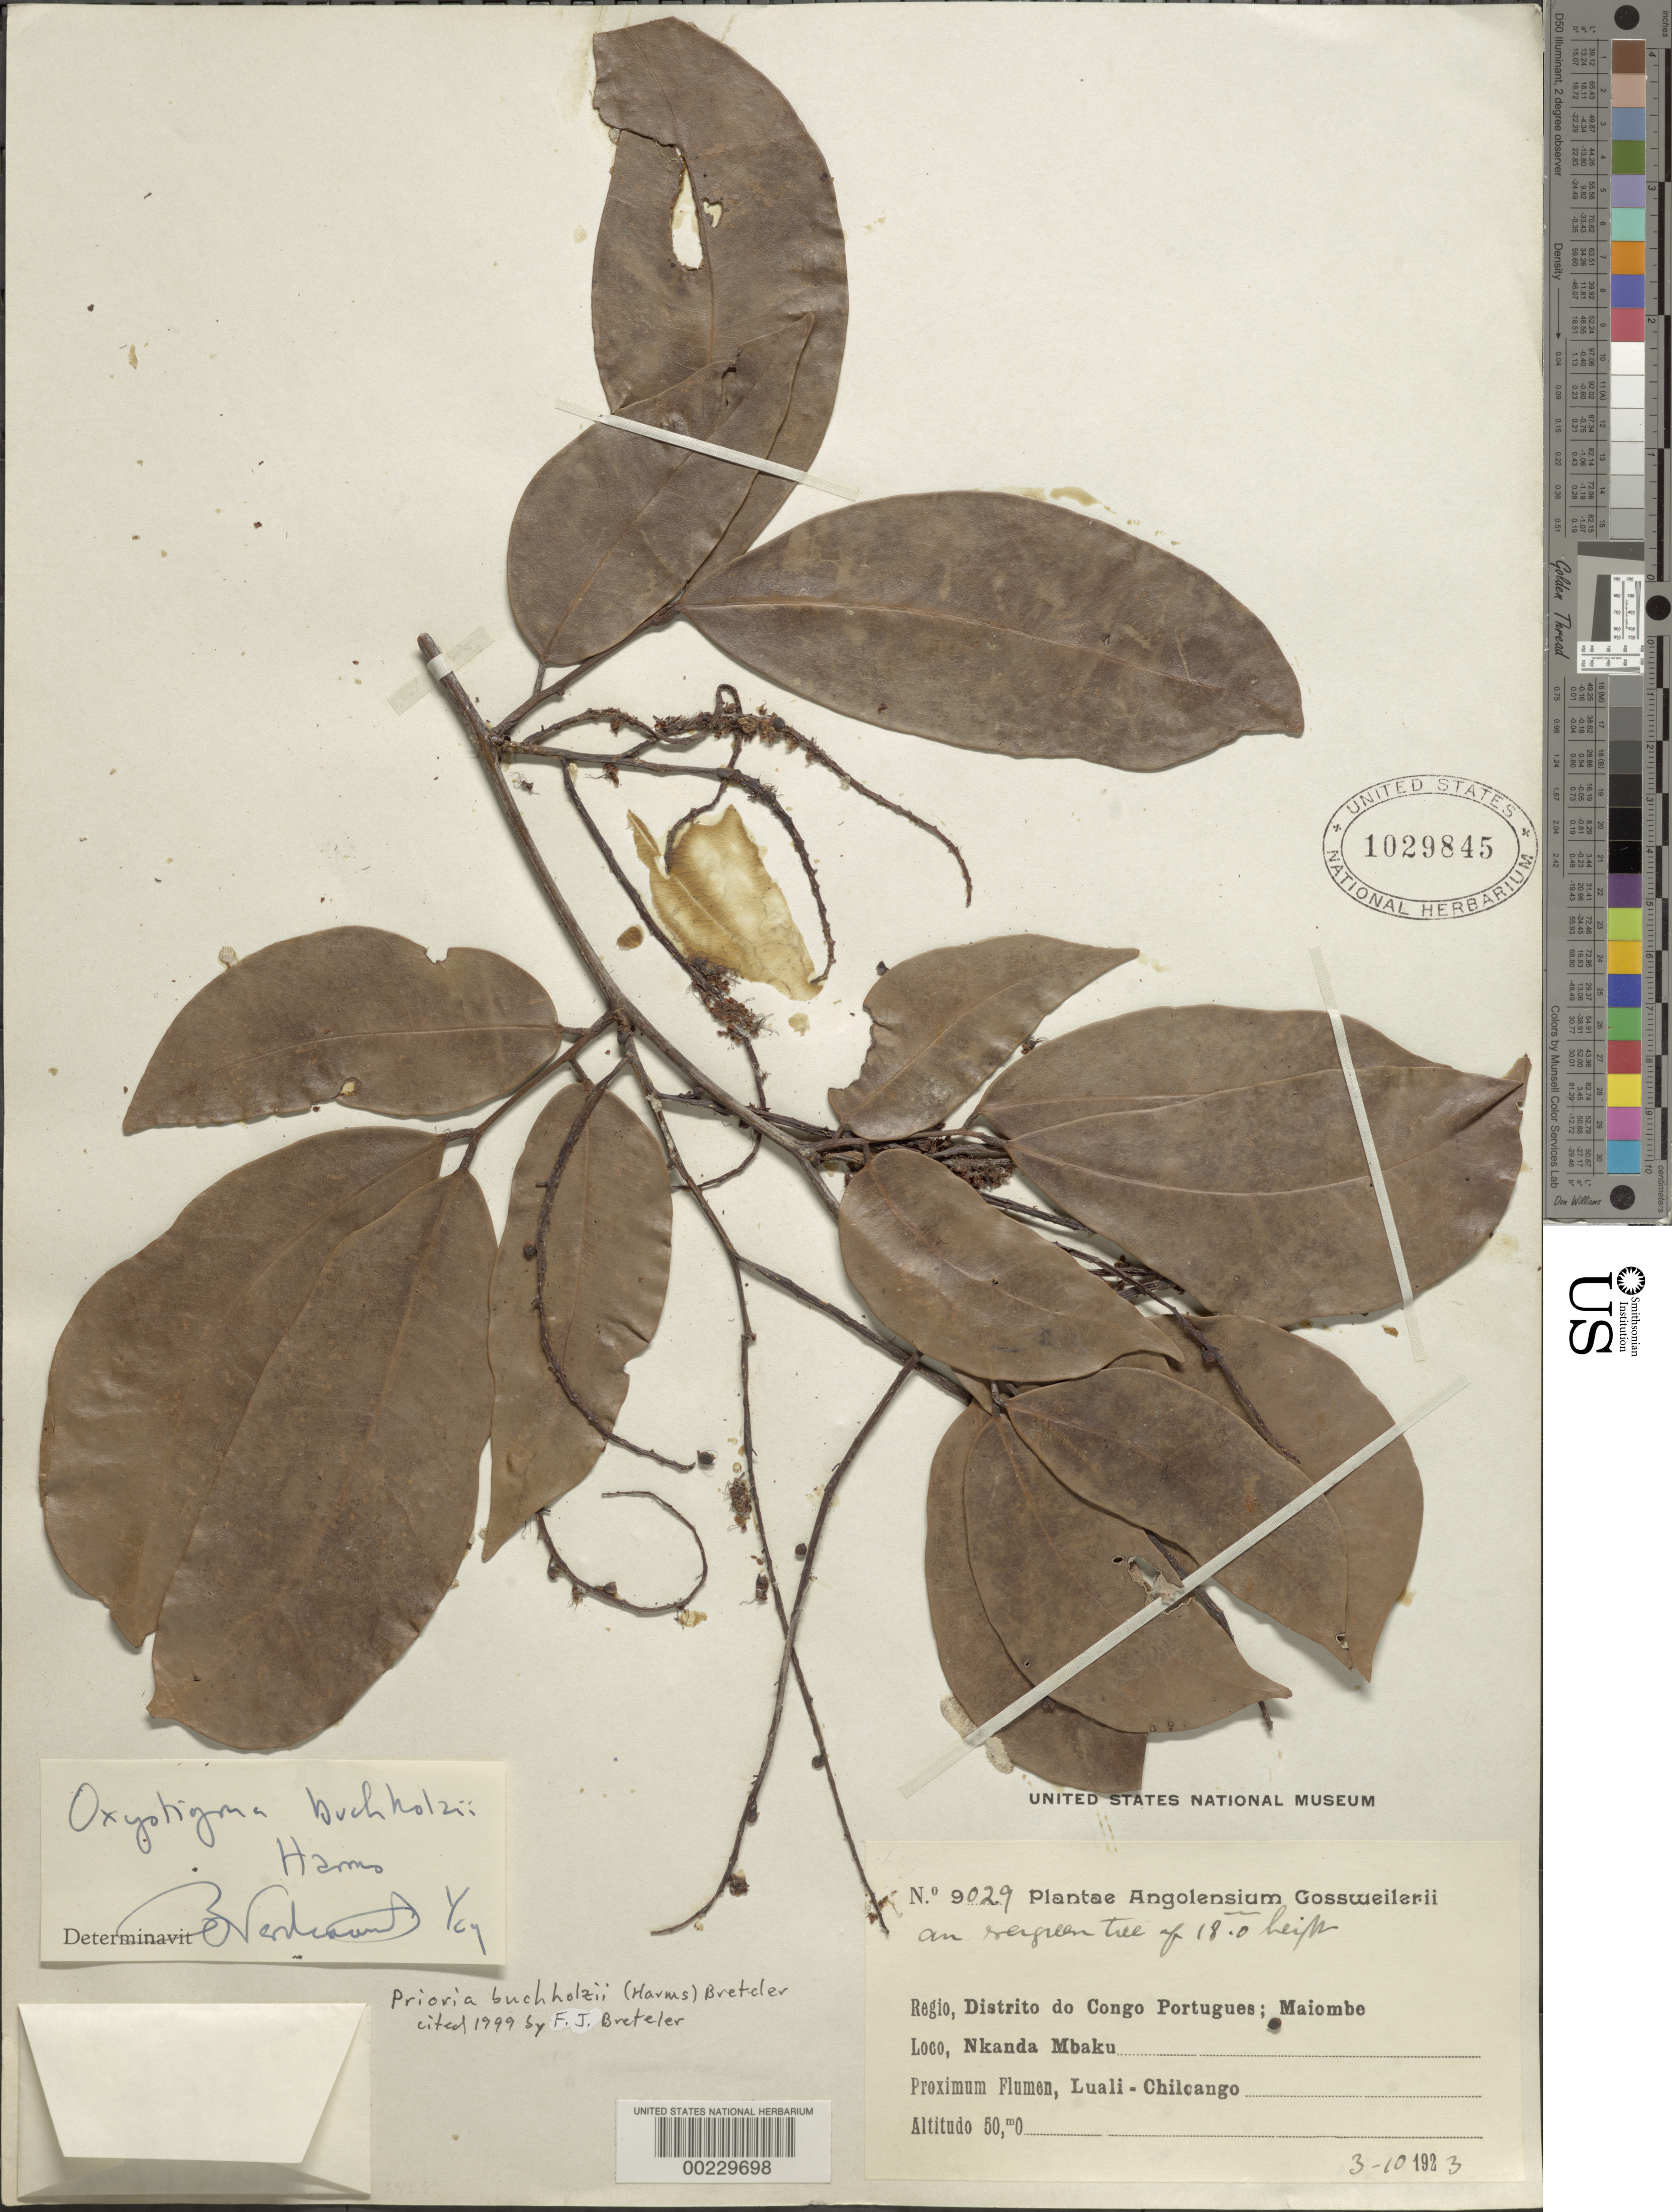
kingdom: Plantae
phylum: Tracheophyta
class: Magnoliopsida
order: Fabales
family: Fabaceae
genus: Oxystigma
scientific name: Oxystigma buchholzii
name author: Harms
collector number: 9029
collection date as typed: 10 Mar 1923 or 03 Oct 1923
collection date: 1923-03-10 or 1923-10-03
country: Angola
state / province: Cabinda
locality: Maiombe, Nkanda Mbaku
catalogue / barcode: US 1029845